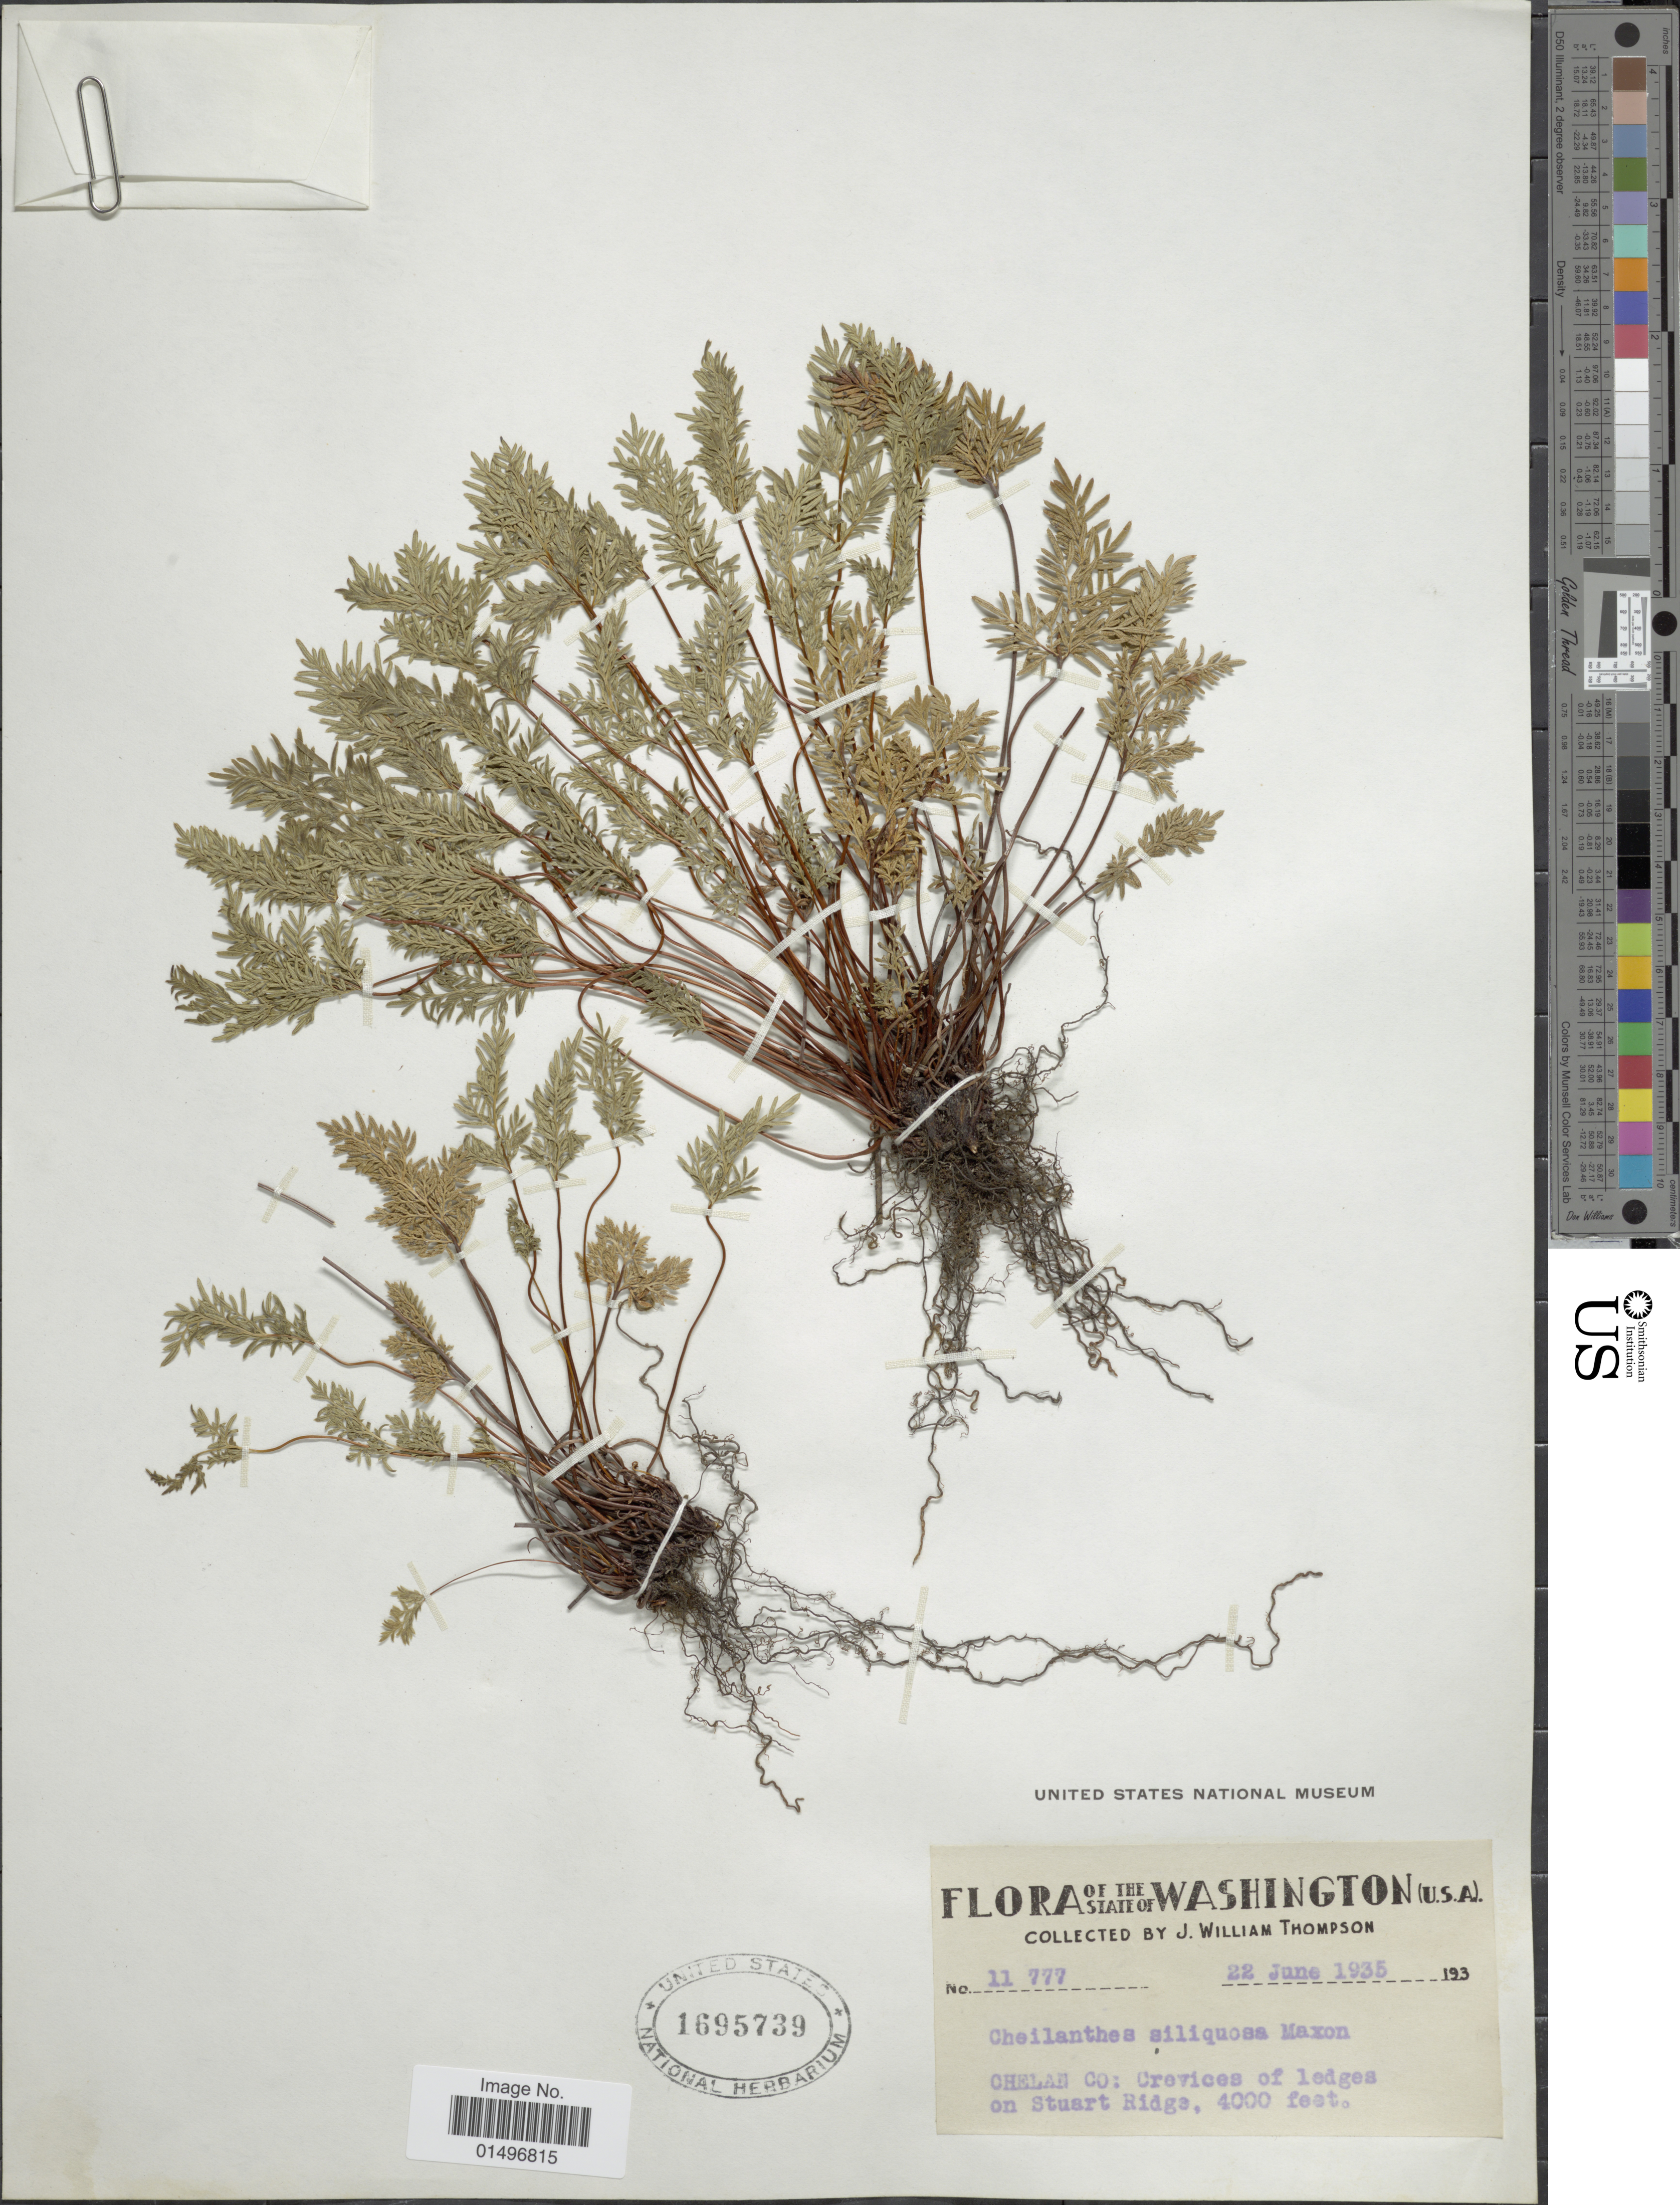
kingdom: Plantae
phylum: Tracheophyta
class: Polypodiopsida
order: Polypodiales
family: Pteridaceae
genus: Aspidotis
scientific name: Aspidotis densa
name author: (Brack.) Lellinger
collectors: J. W. Thompson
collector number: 11777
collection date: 1935-06-22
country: United States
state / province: Washington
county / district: Clallam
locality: Washington, Chelam Co.: Crevices of ledges on Stuart Ridge.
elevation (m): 1219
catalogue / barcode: US 1695739